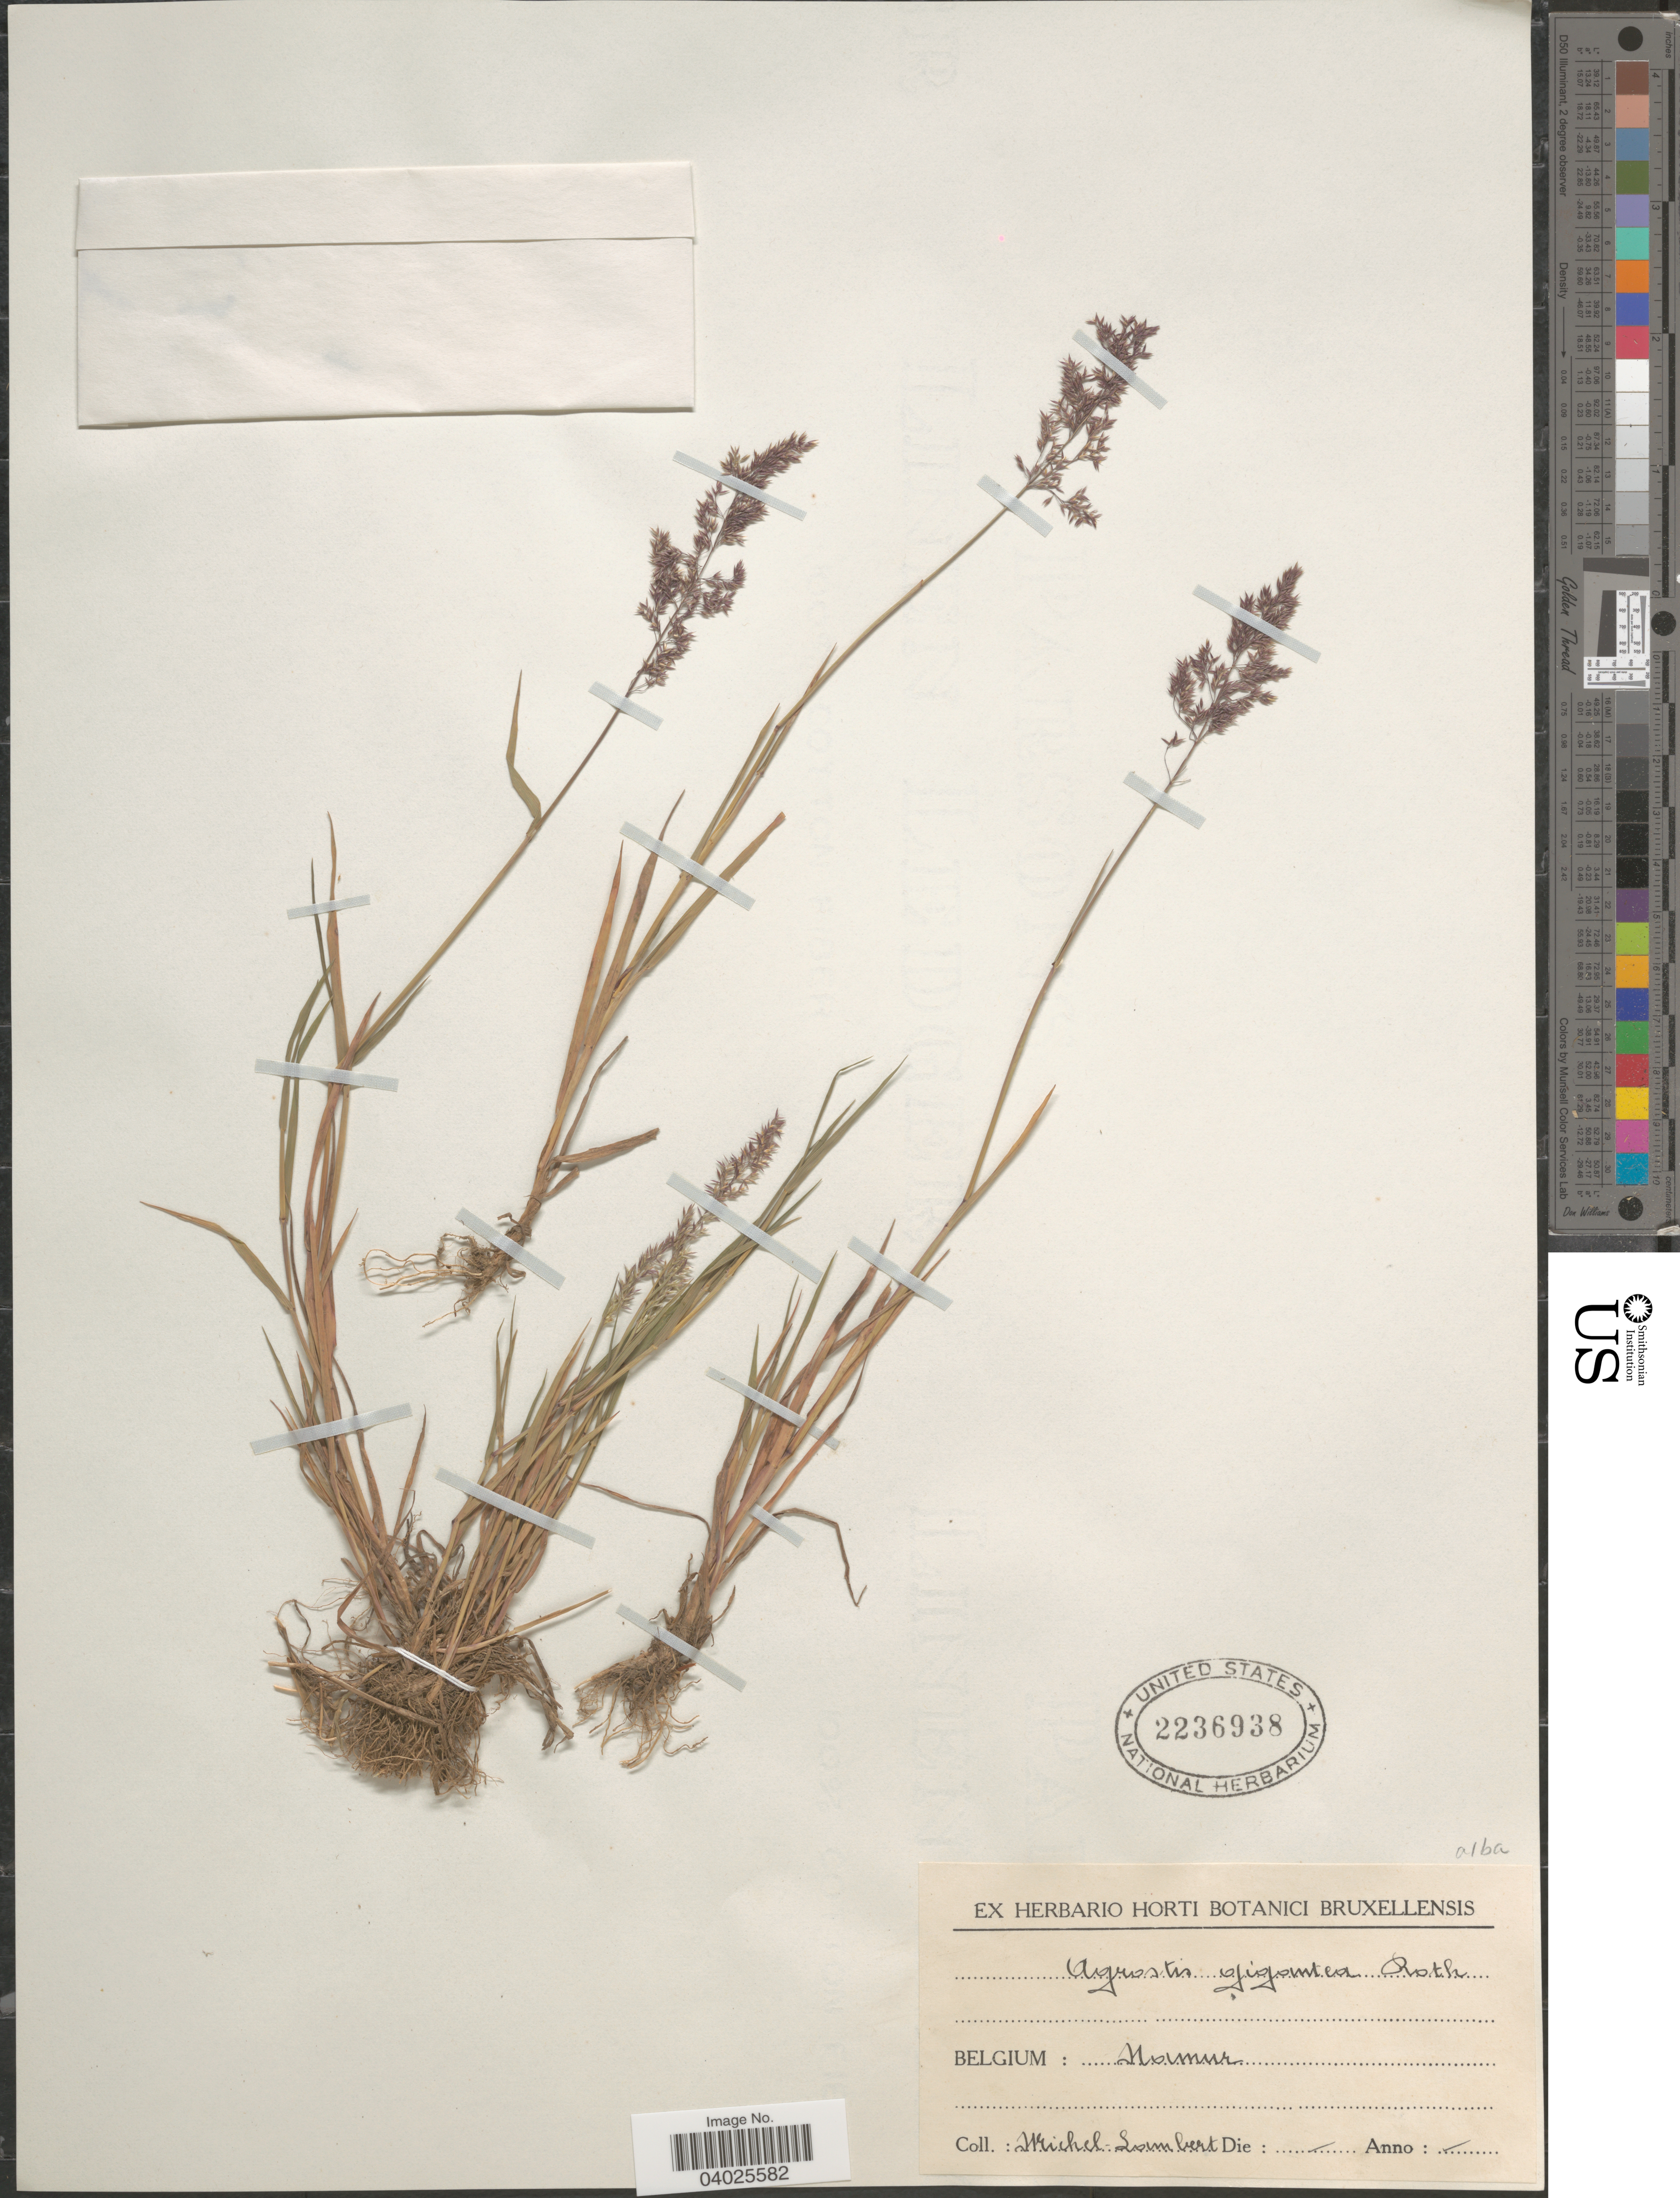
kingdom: Plantae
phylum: Tracheophyta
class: Liliopsida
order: Poales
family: Poaceae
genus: Agrostis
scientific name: Agrostis gigantea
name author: Roth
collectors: Michel-Lombert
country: Belgium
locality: Namur.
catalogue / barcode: US 2236938